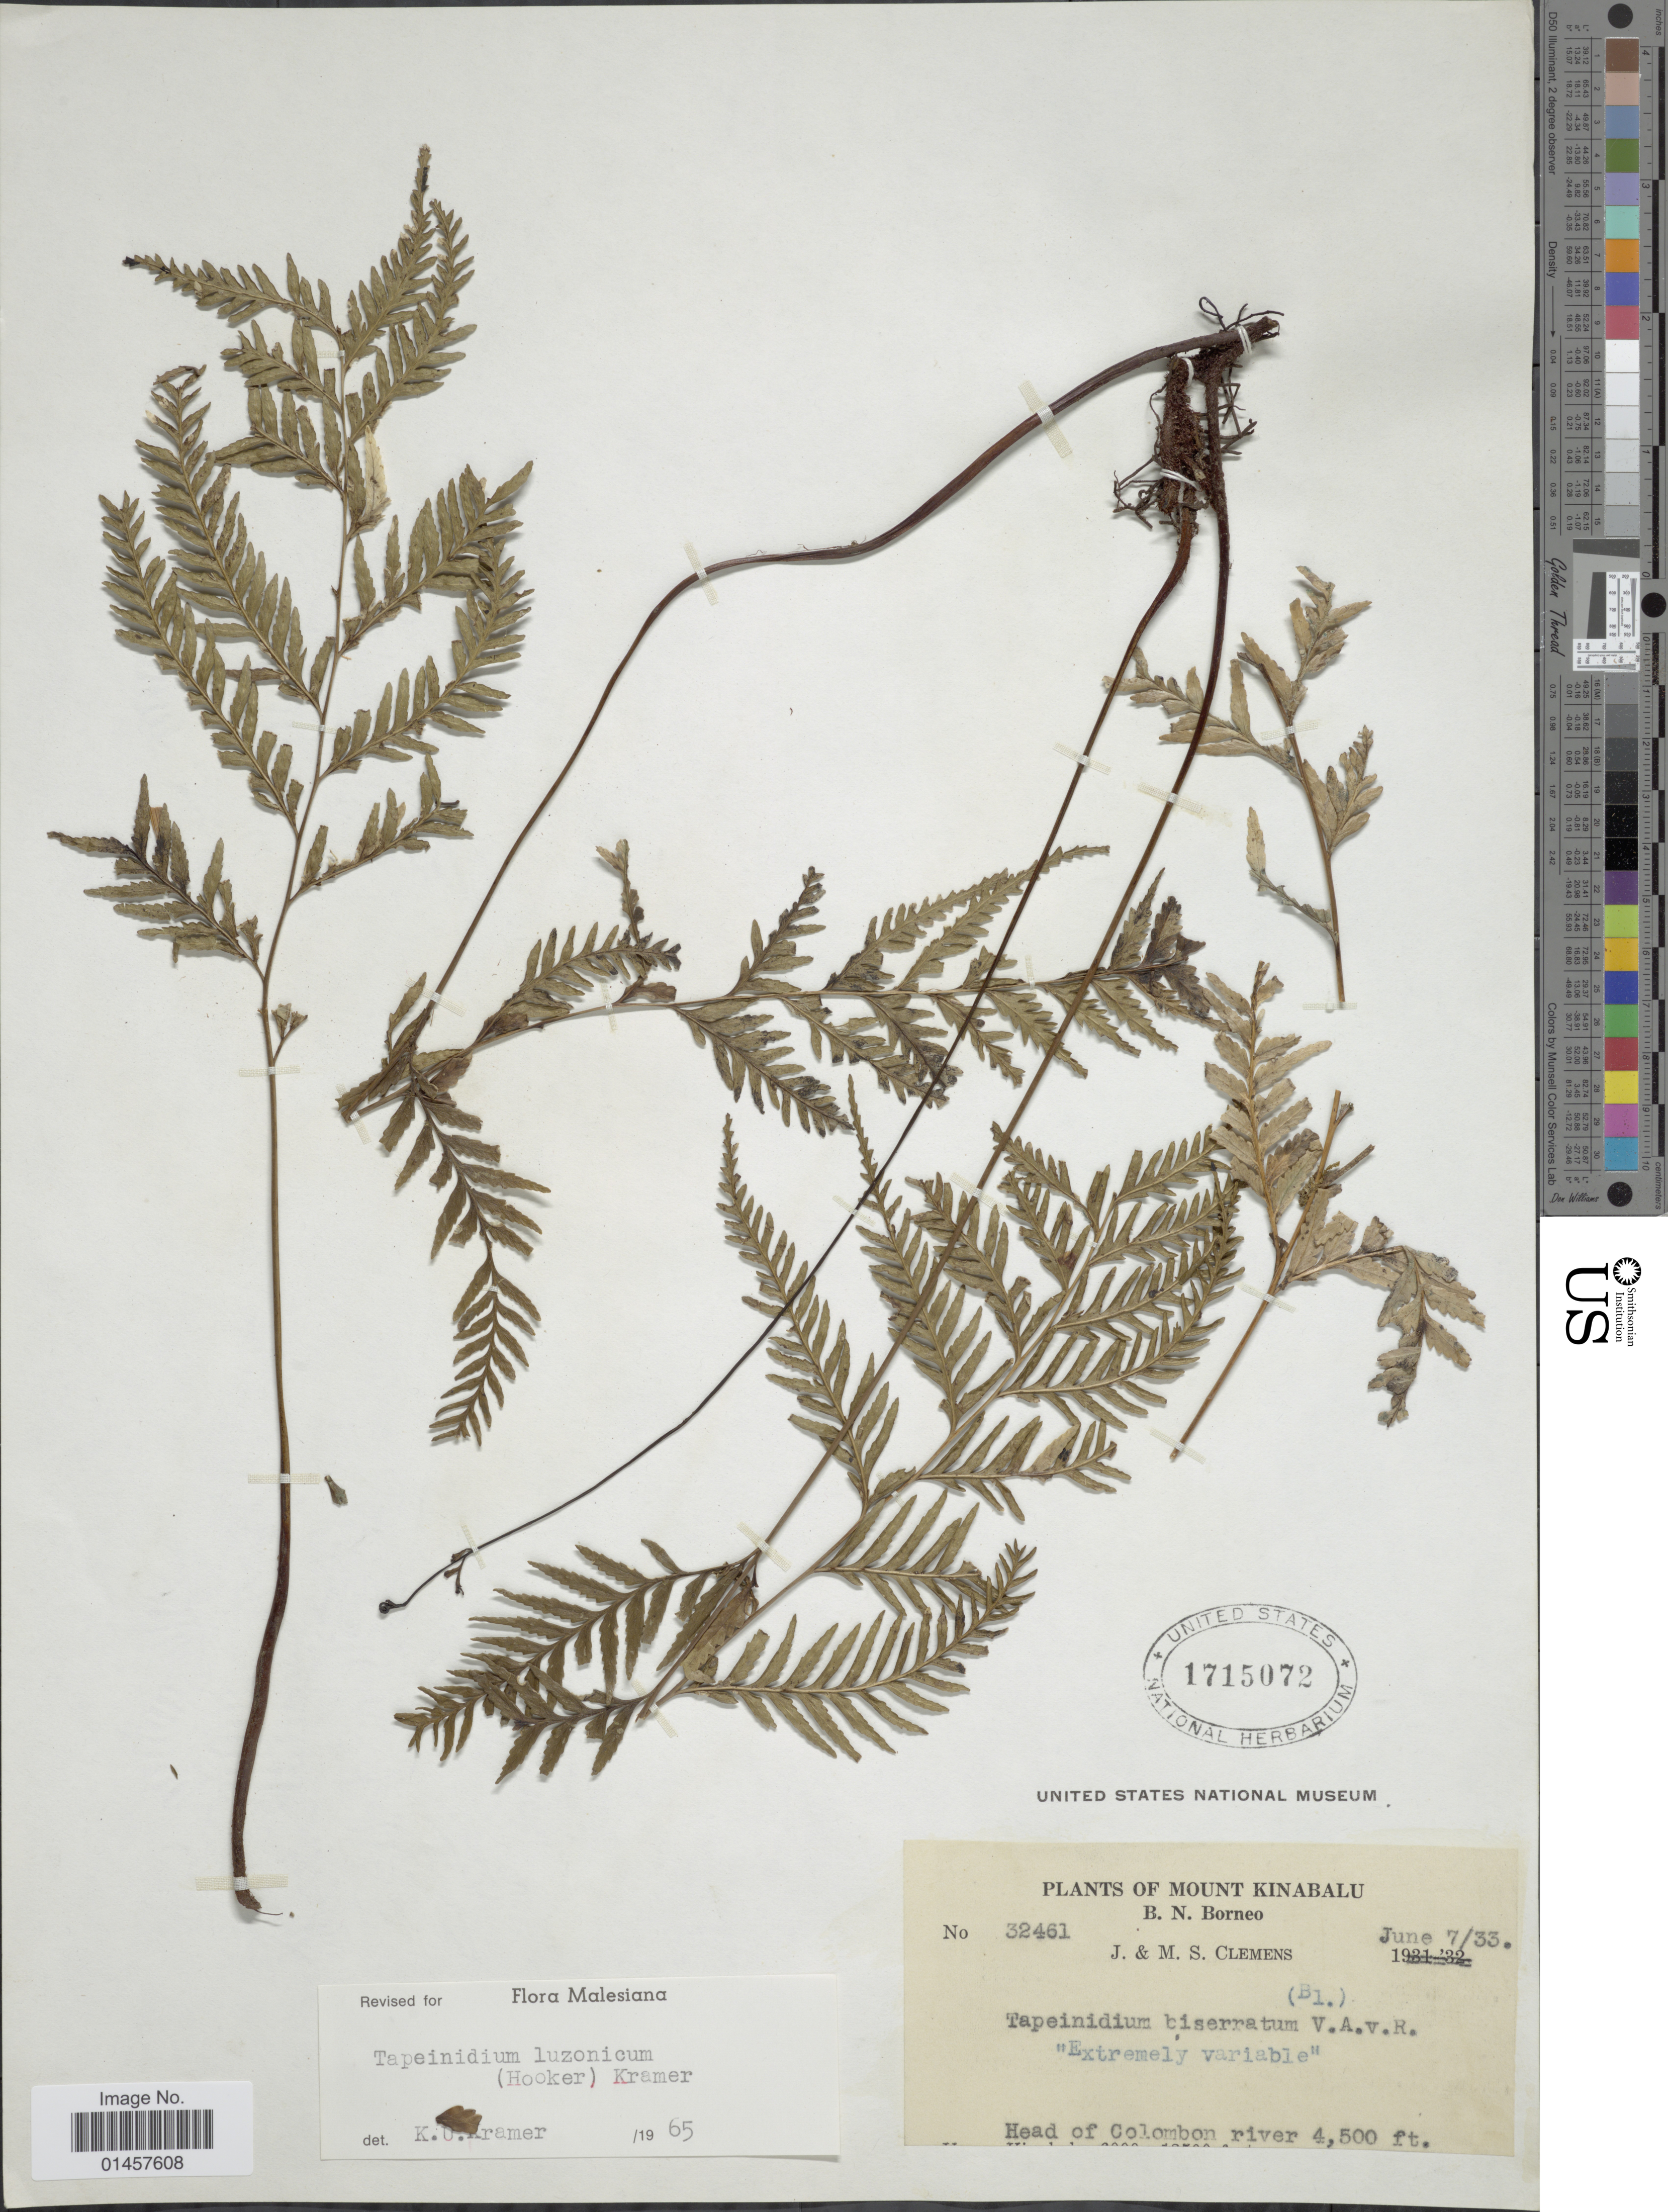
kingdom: Plantae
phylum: Tracheophyta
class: Polypodiopsida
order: Polypodiales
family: Lindsaeaceae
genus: Tapeinidium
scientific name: Tapeinidium luzonicum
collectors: J. Clemens & M. S. Clemens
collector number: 32461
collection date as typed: Transcribed d/m/y: 7/6/33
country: Malaysia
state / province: Sabah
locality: Mount Kinabalu, B.N. Borneo, Head of Colombon river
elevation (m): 1372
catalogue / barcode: US 1715072